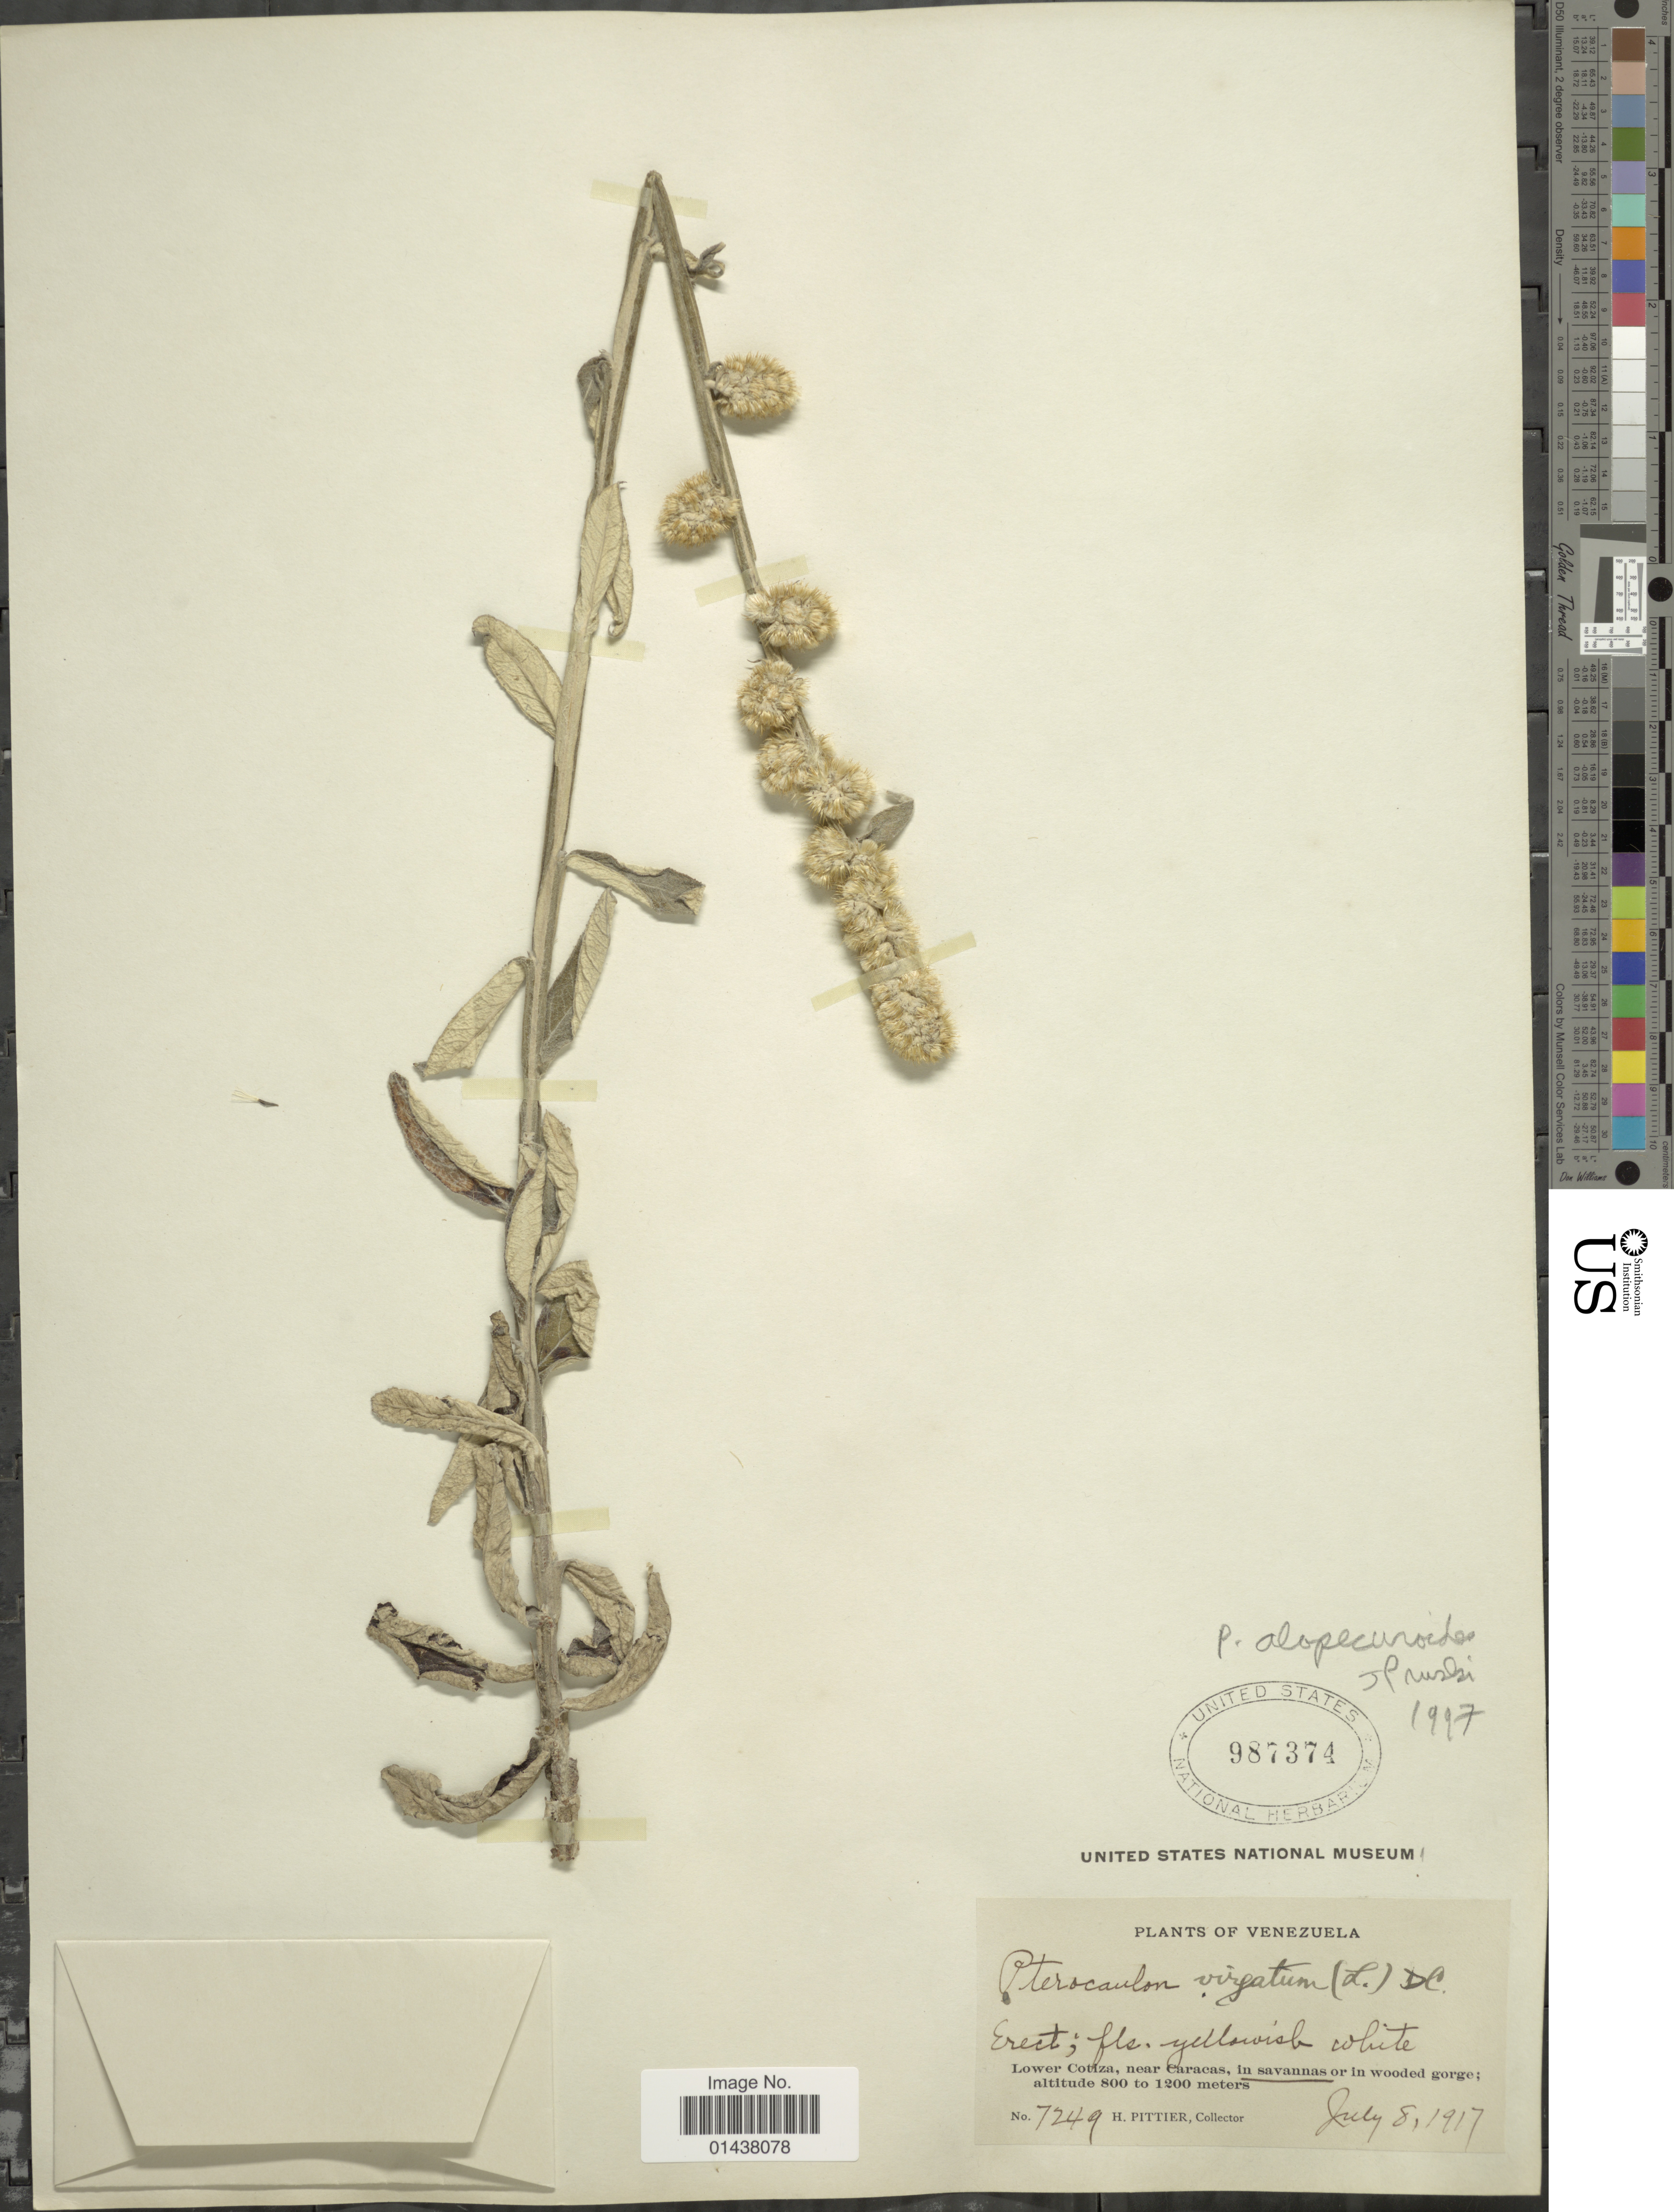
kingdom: Plantae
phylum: Tracheophyta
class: Magnoliopsida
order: Asterales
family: Asteraceae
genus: Pterocaulon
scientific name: Pterocaulon alopecuroides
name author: (Lam.) DC.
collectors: H. F. Pittier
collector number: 7249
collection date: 1917-07-08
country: Venezuela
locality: Lower Cotiza, near Caracas, in savannas or in wooded gorge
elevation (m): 800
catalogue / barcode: US 987374